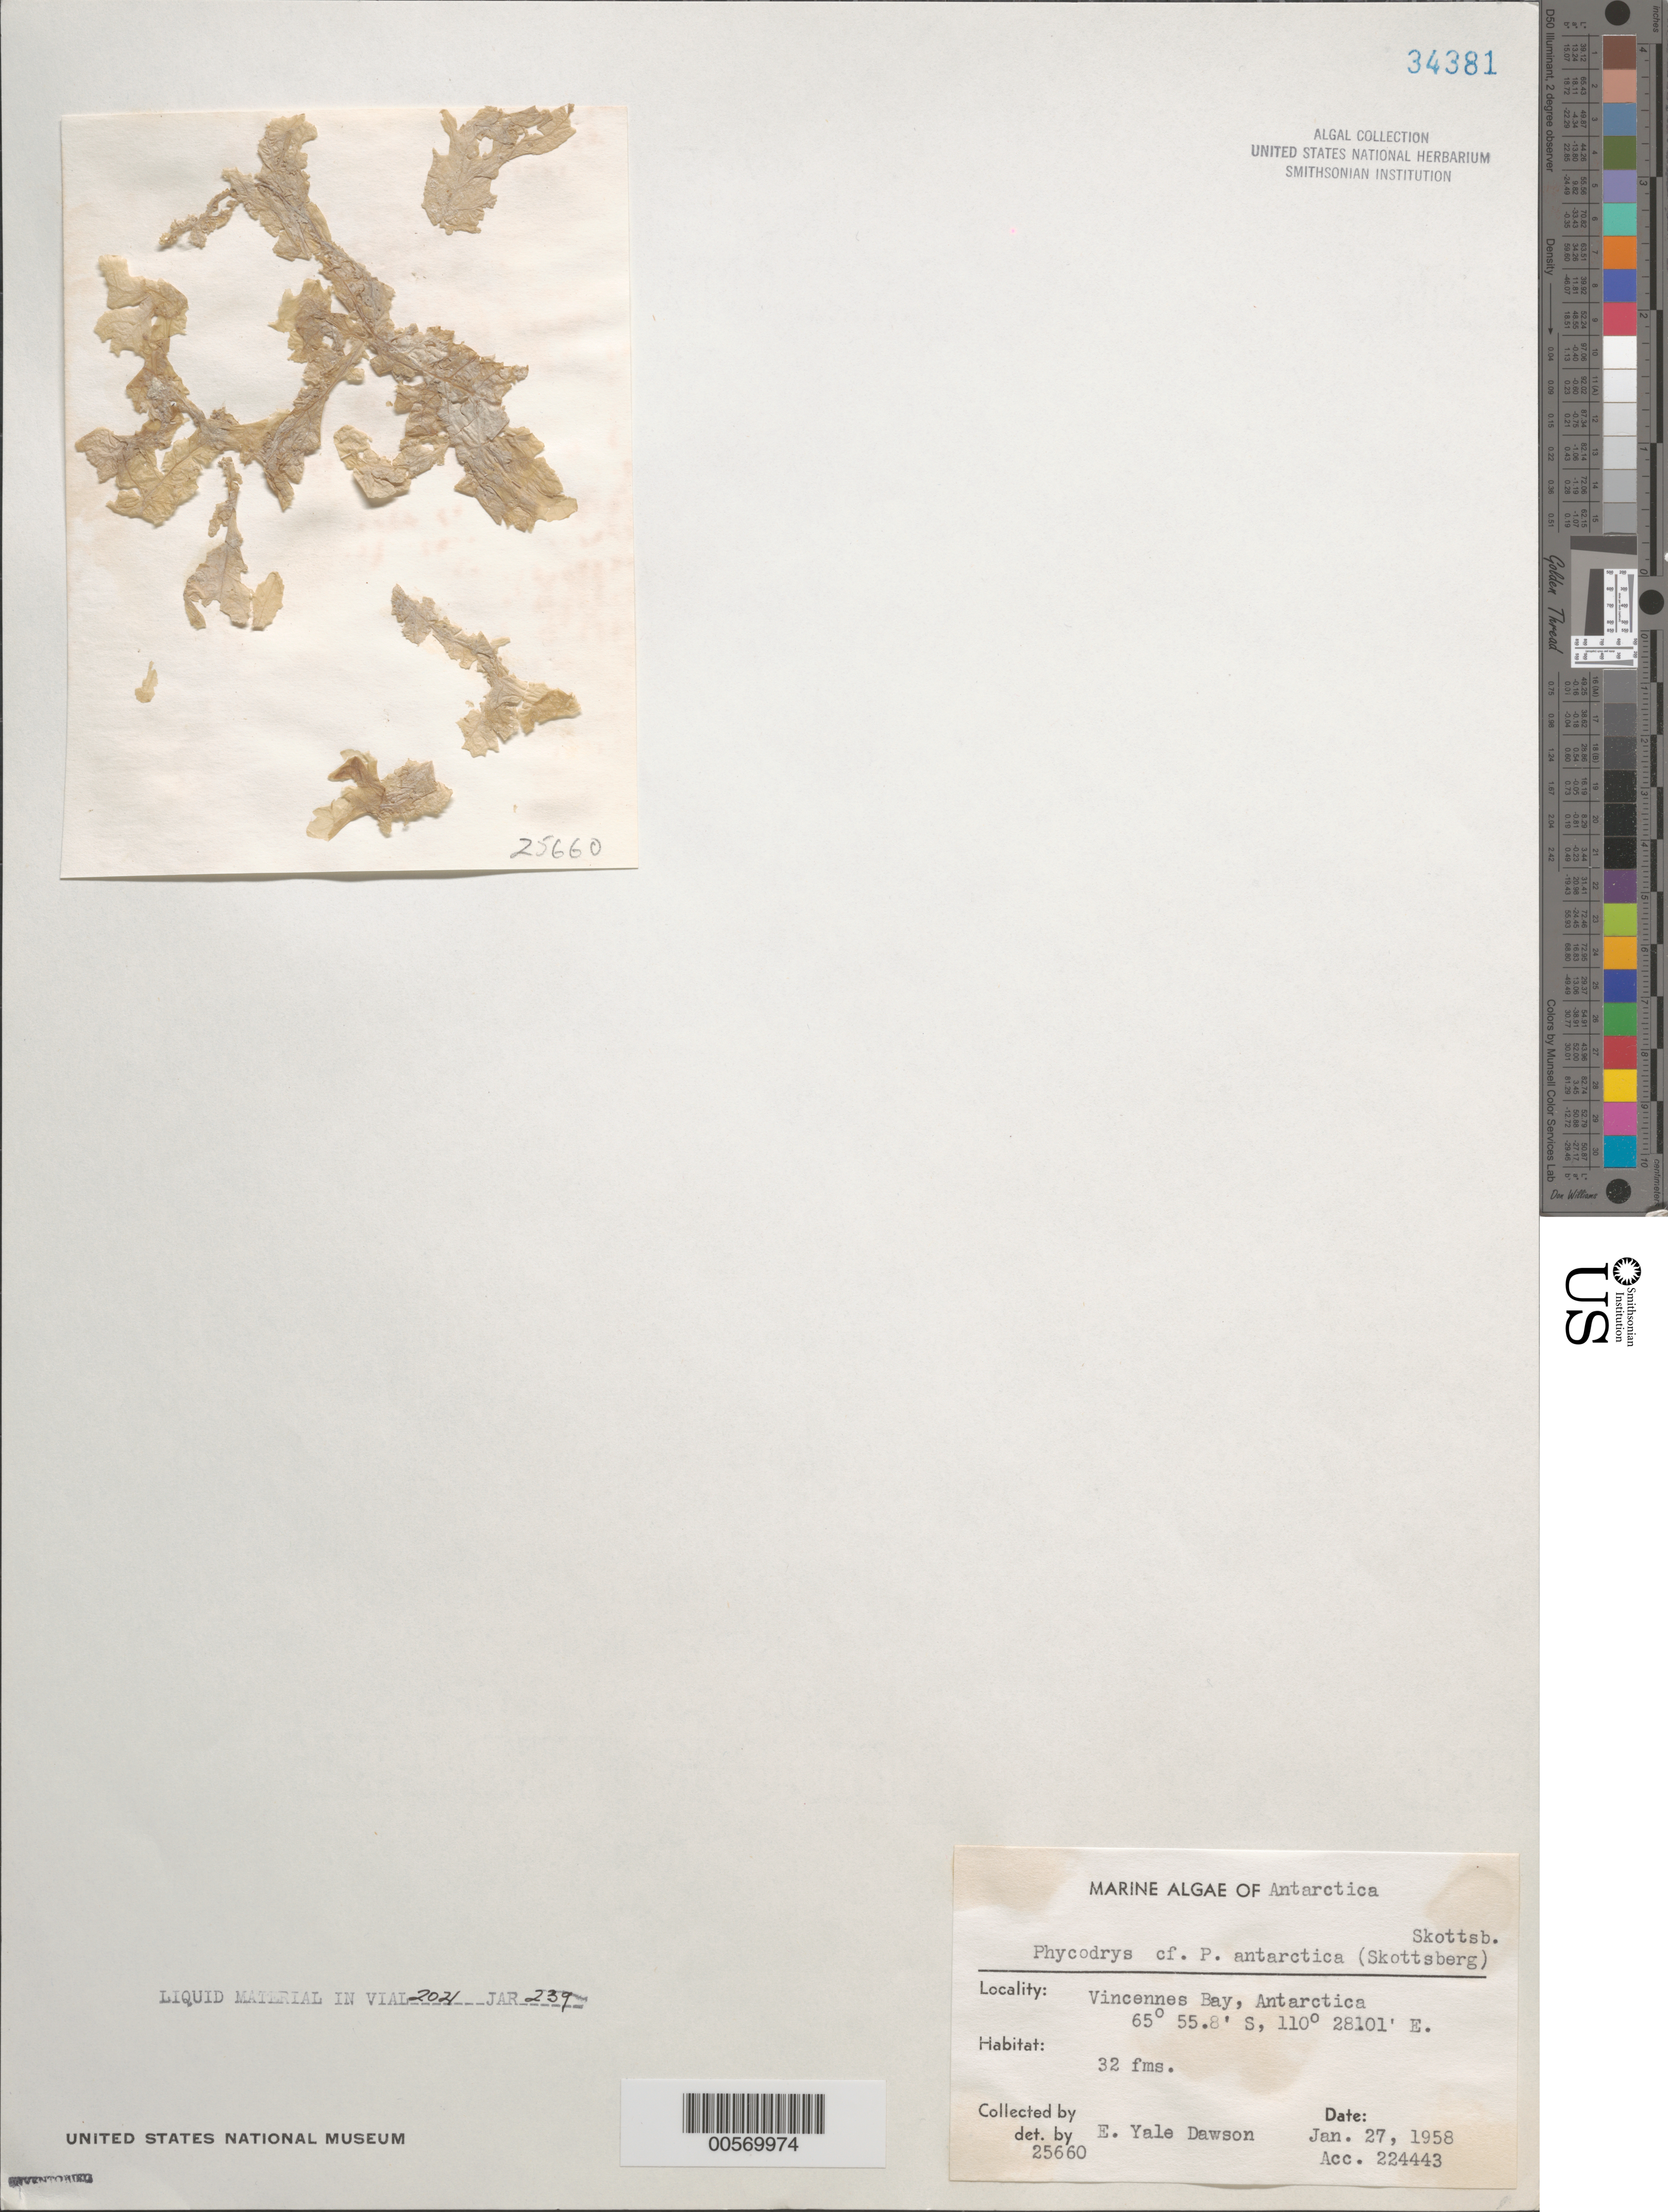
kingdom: Plantae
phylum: Rhodophyta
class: Florideophyceae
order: Ceramiales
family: Delesseriaceae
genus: Phycodrys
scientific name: Phycodrys antarctica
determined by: Dawson, E. Y.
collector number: EYD 25660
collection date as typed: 27 Jan 1958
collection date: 1958-01-27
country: Antarctica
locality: Vincennes Bay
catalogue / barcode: US 34381